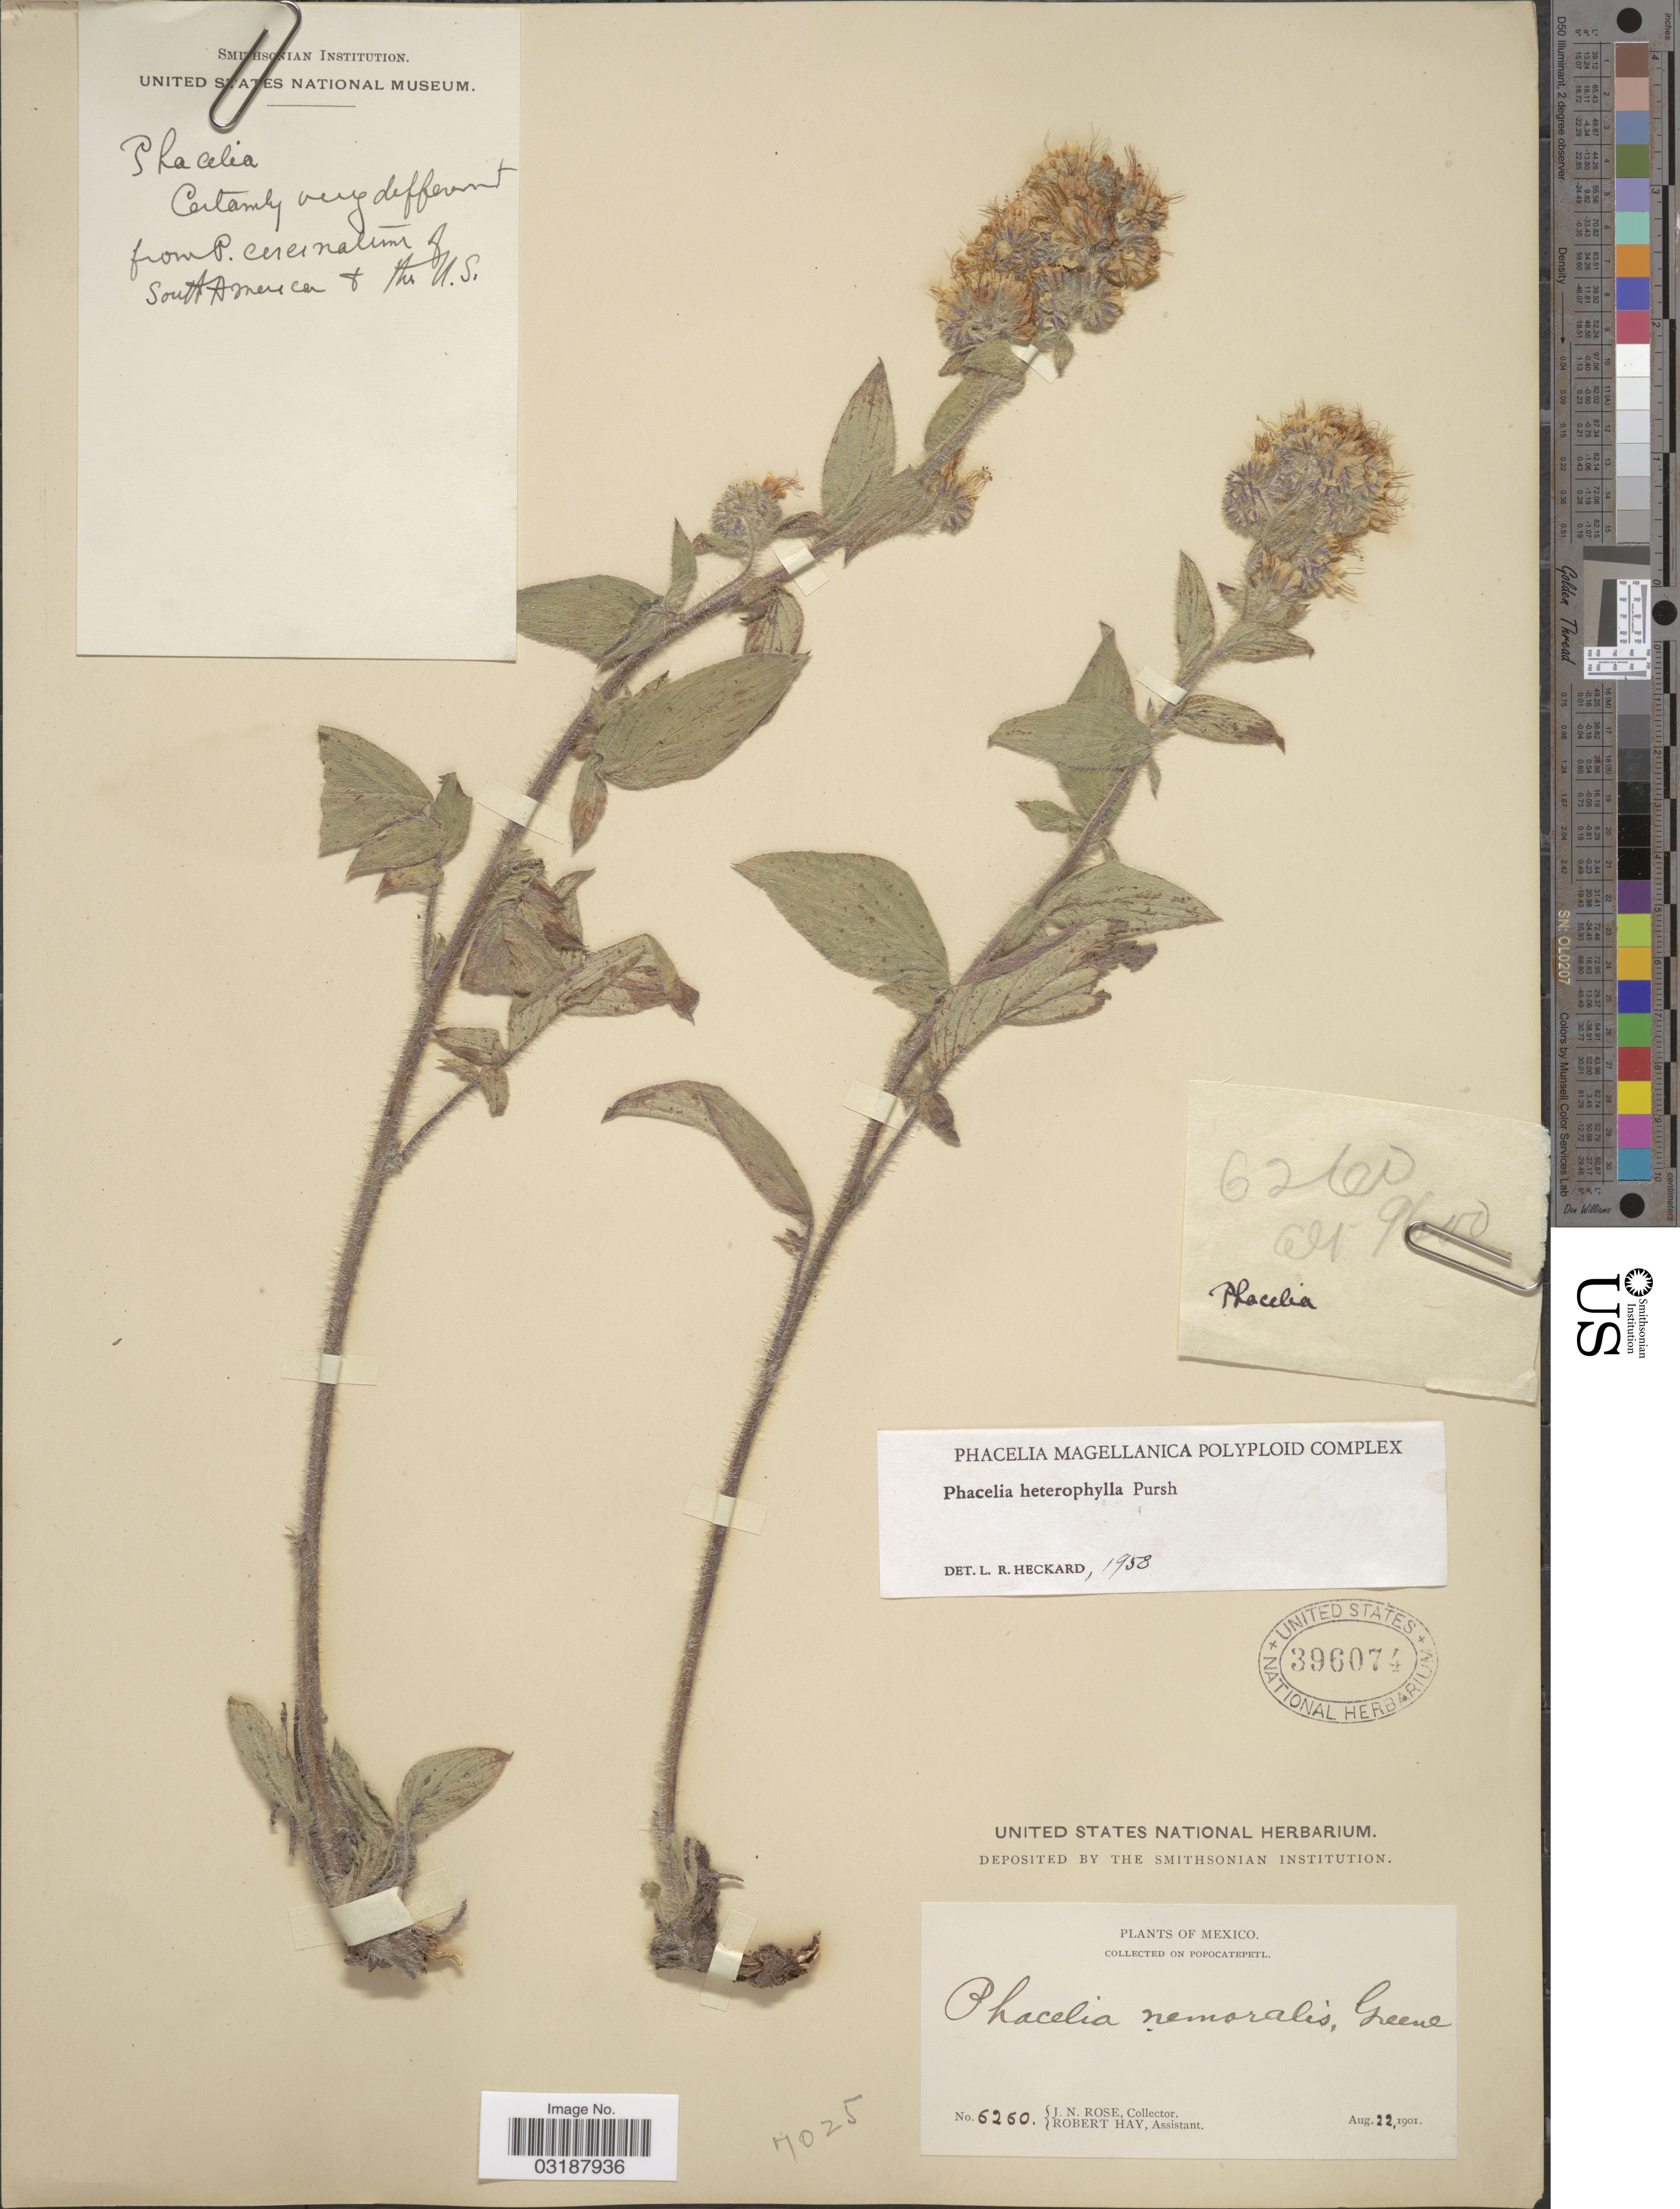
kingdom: Plantae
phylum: Tracheophyta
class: Magnoliopsida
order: Boraginales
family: Hydrophyllaceae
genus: Phacelia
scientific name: Phacelia heterophylla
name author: Pursh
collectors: J. N. Rose & R. Hay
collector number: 6260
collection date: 1901-08-22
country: Mexico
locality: Popocatepetl.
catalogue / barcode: US 396074